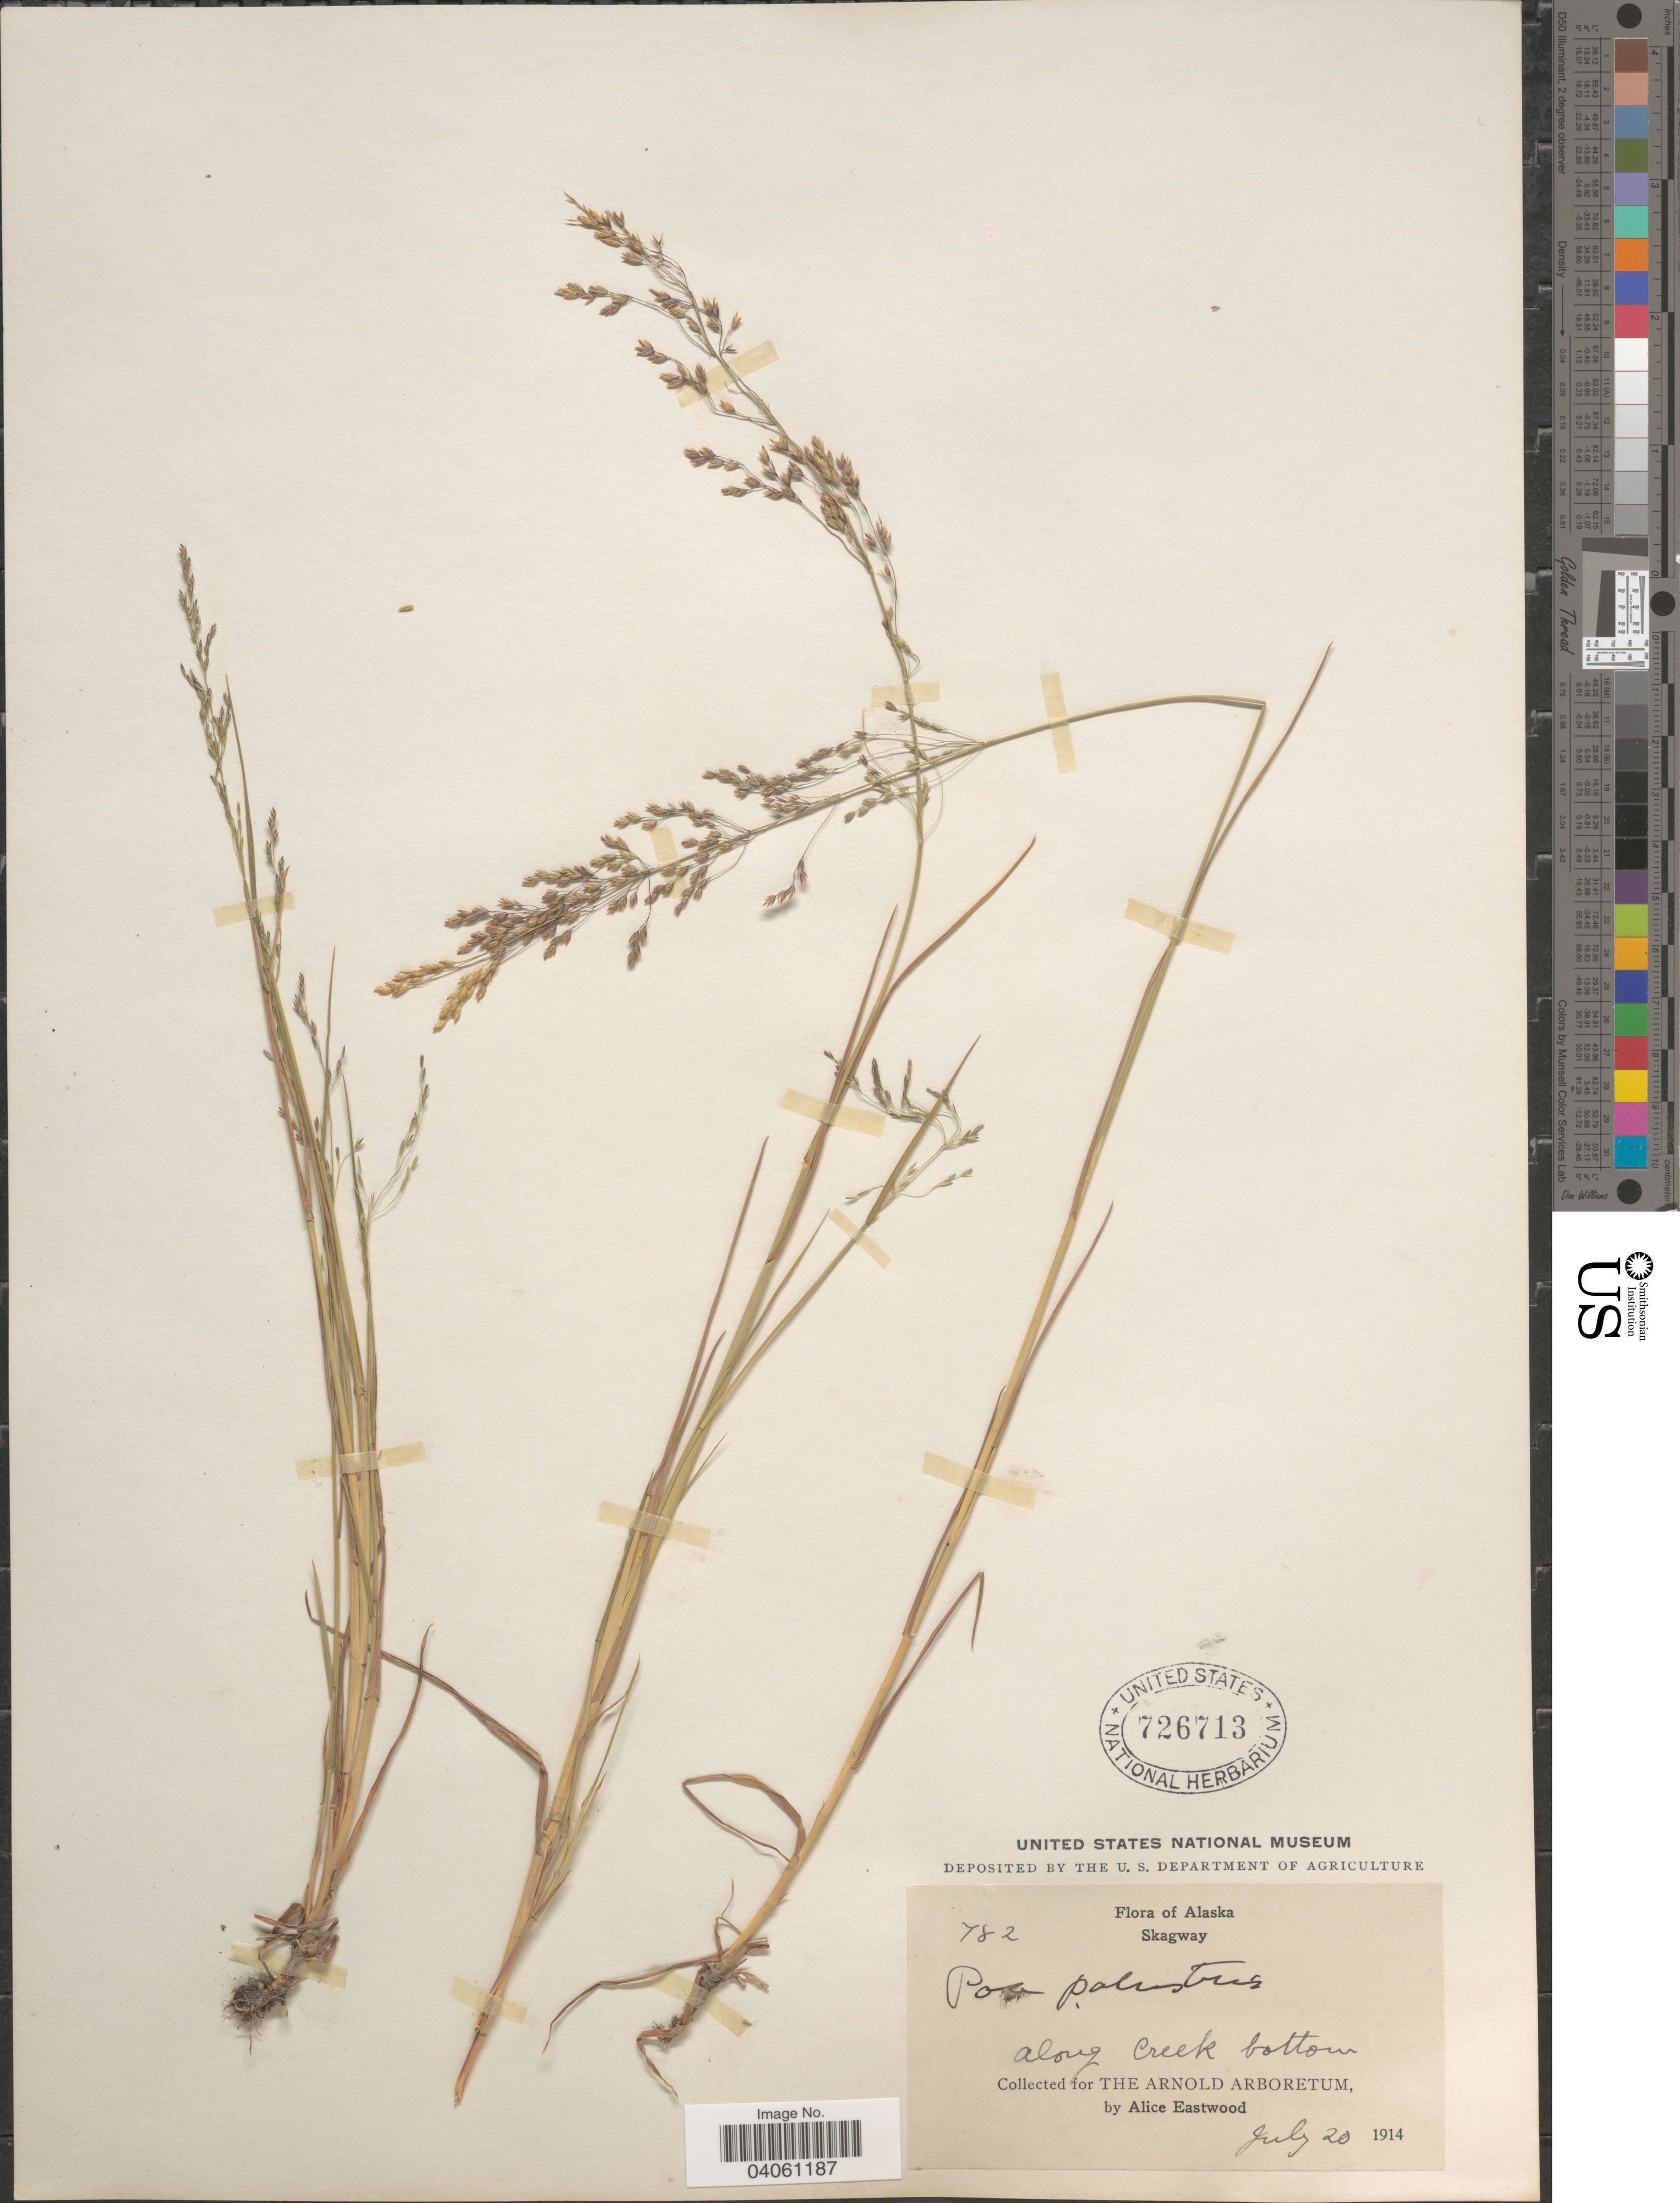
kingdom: Plantae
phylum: Tracheophyta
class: Liliopsida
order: Poales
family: Poaceae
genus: Poa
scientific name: Poa palustris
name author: L.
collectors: A. Eastwood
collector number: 782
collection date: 1914-07-20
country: United States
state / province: Alaska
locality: Skagway. Along Creek bottom.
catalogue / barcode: US 726713